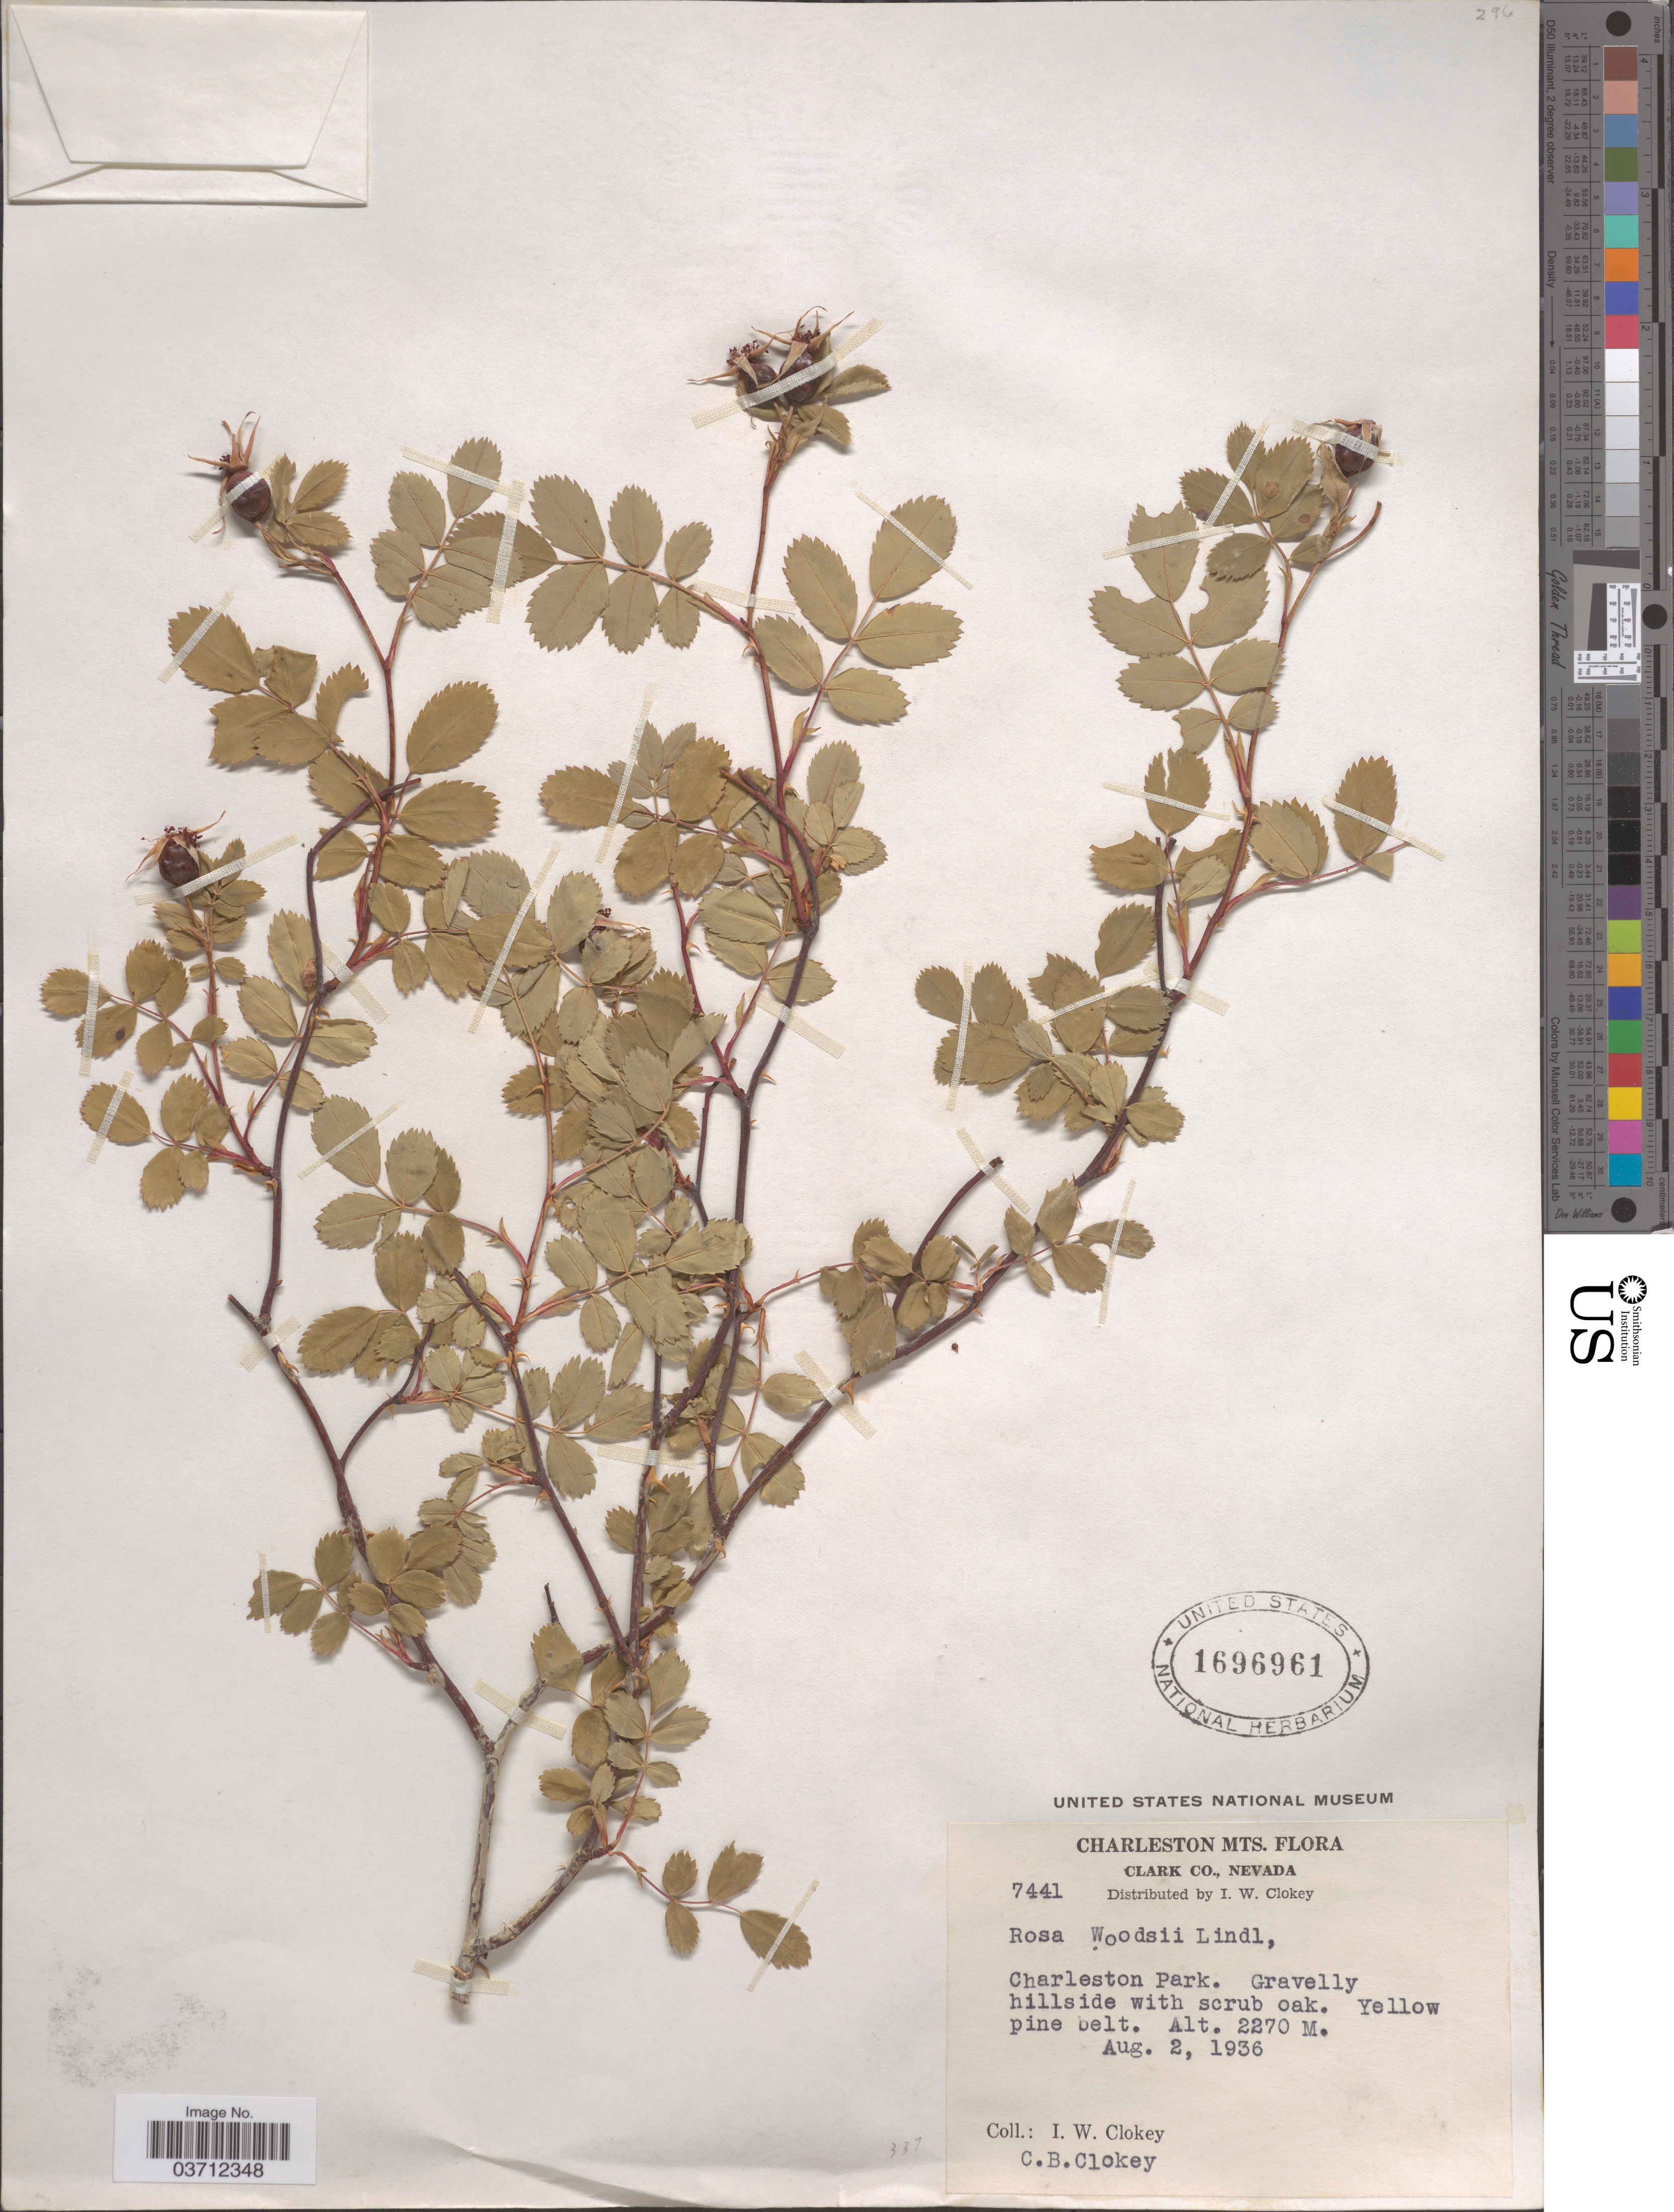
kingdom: Plantae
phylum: Tracheophyta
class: Magnoliopsida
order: Rosales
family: Rosaceae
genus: Rosa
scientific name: Rosa woodsii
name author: Lindl.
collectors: I. W. Clokey & C. Clokey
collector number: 7441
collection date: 1936-08-02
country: United States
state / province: Nevada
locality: Charleston Mts. Clark Co. Charleston Park.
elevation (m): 2270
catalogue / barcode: US 1696961